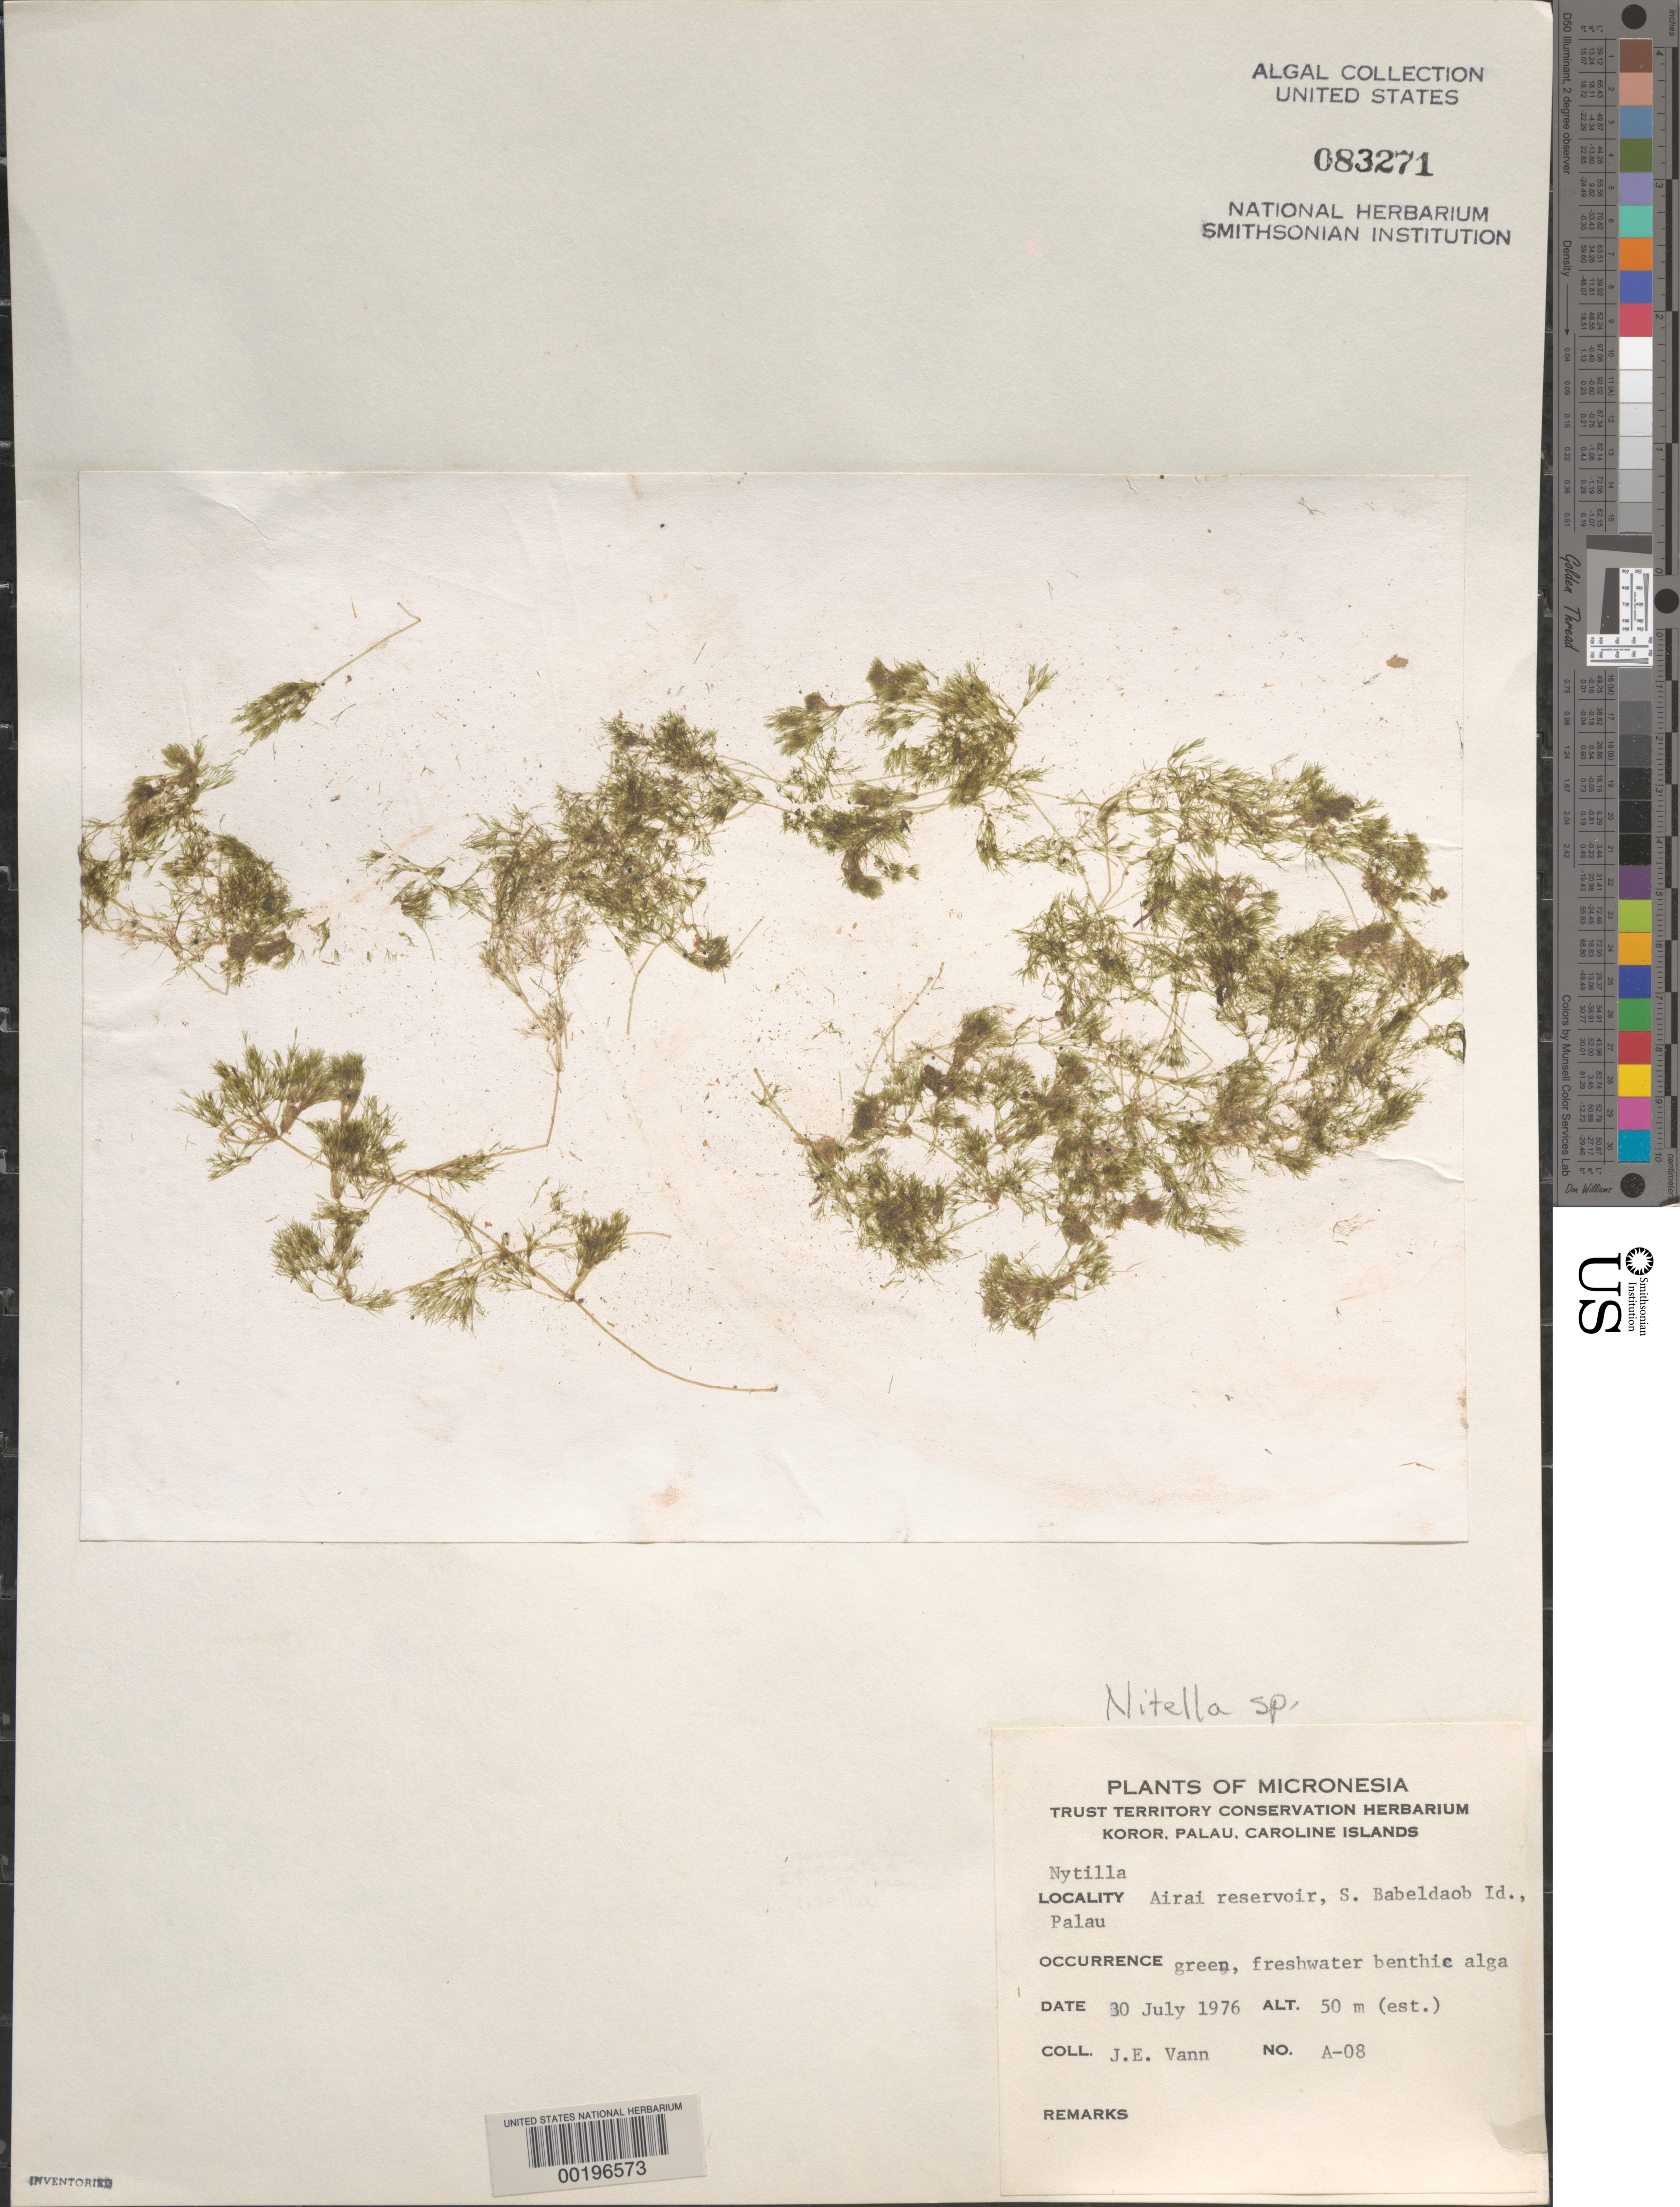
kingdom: Plantae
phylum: Charophyta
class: Charophyceae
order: Charales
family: Characeae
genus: Nitella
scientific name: Nitella sp.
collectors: J. Vann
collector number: A-08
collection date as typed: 30 Jul 1976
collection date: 1976-07-30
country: Palau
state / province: Airai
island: Babeldaob [Babelthuap]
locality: Airai Reservoir, south part of island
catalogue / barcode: US 83271